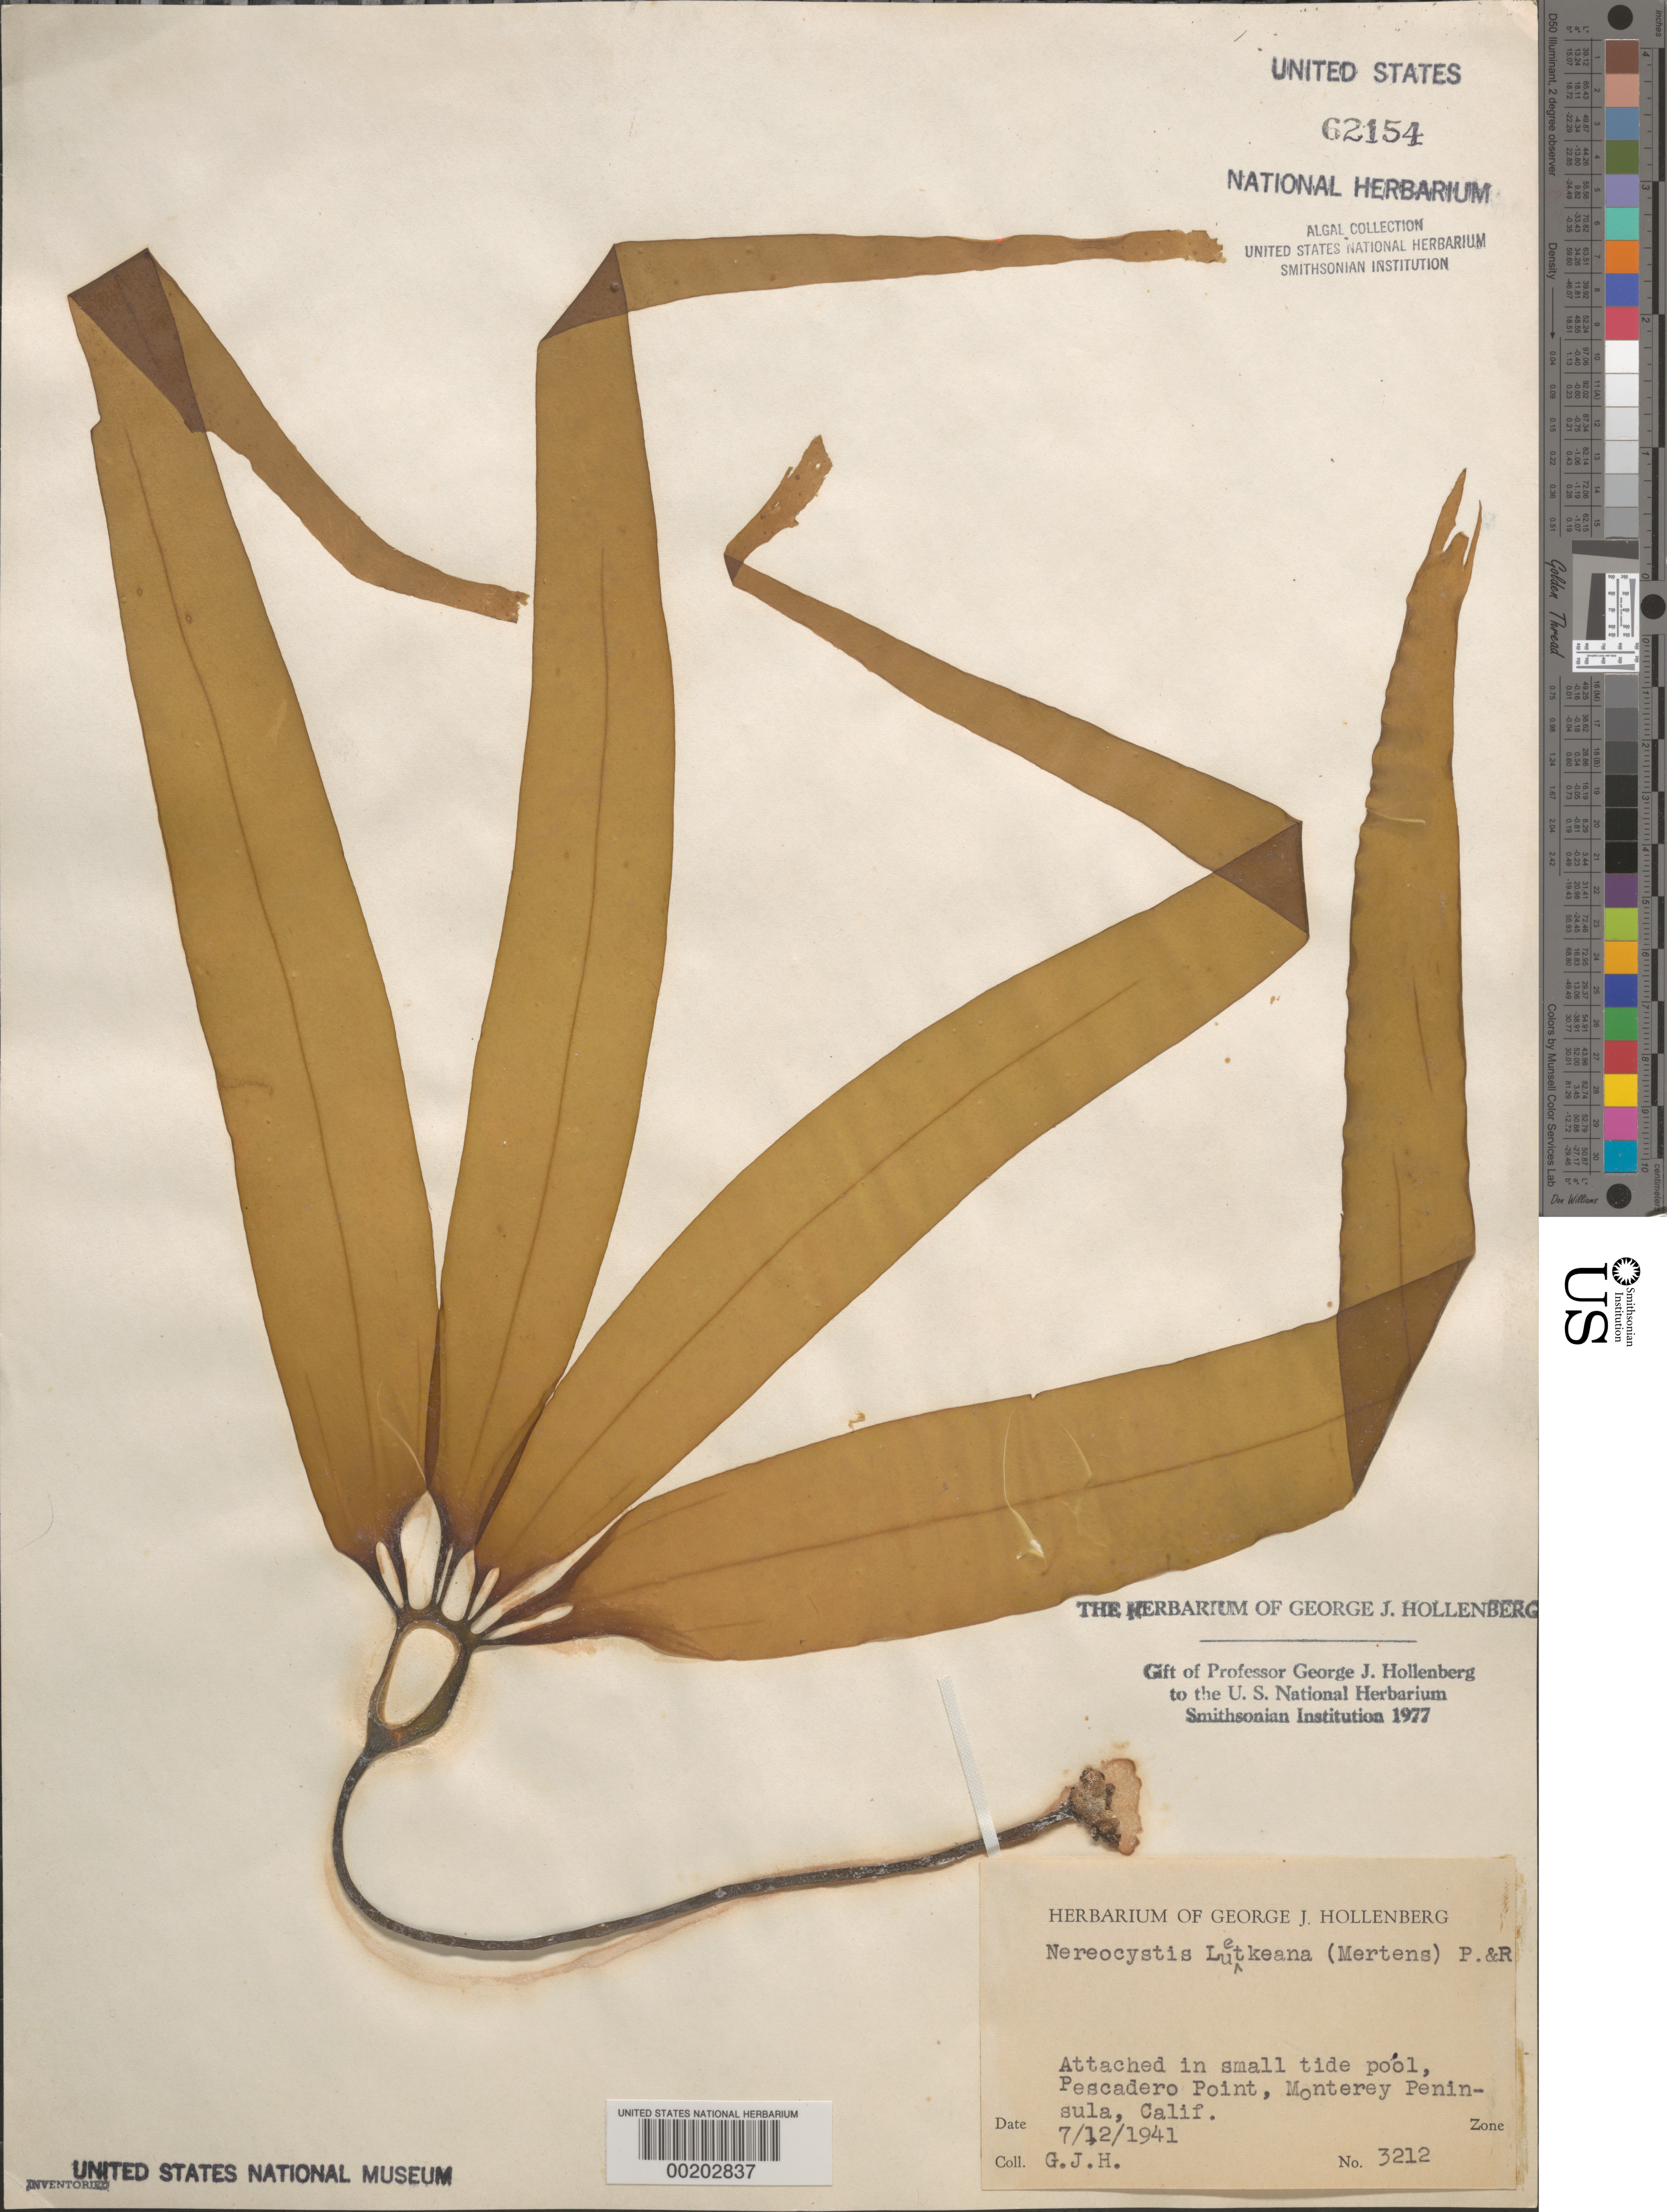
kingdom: Chromista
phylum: Ochrophyta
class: Phaeophyceae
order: Laminariales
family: Laminariaceae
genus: Nereocystis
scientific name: Nereocystis luetkeana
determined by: Hollenberg, George J.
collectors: G. Hollenberg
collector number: GJH 3212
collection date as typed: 12 Jul 1941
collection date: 1941-07-12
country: United States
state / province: California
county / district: Monterey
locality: Pescadero Point, Monterey Peninsula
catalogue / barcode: US 62154